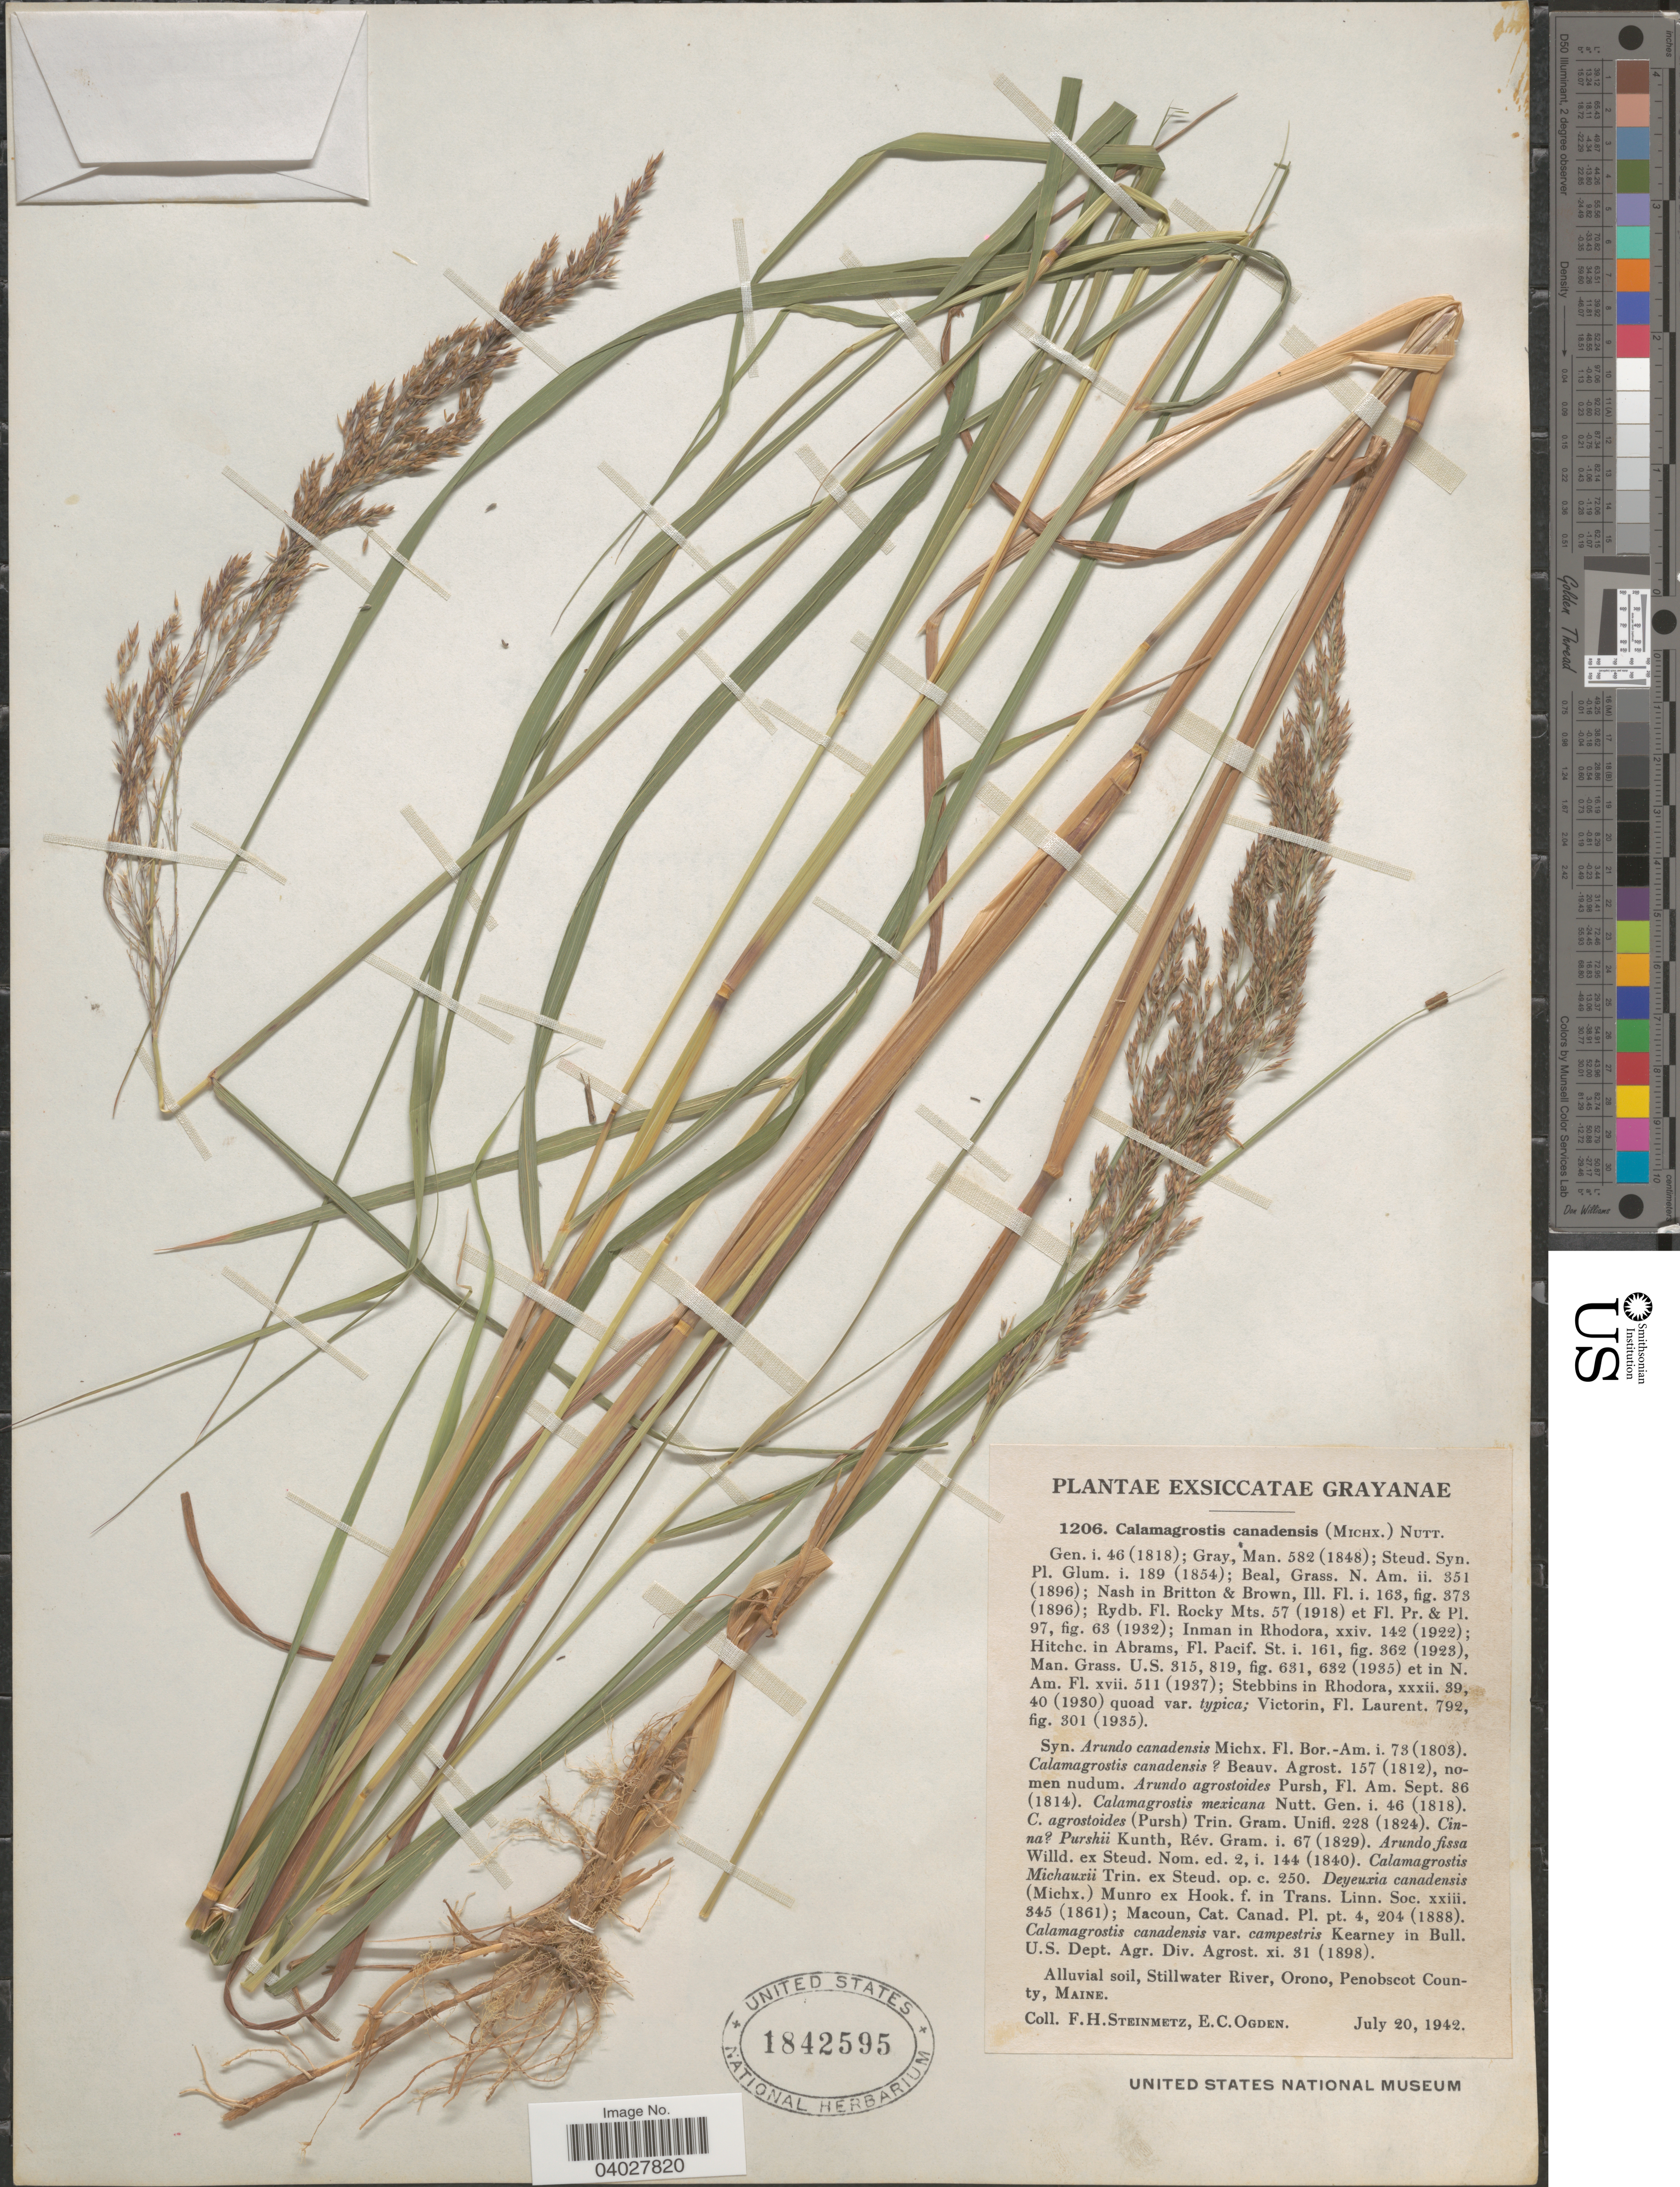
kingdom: Plantae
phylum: Tracheophyta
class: Liliopsida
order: Poales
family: Poaceae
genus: Calamagrostis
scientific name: Calamagrostis canadensis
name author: (Michx.) P. Beauv.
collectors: F. H. Steinmetz & E. Ogden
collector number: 1206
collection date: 1942-07-20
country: United States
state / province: Maine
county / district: Penobscot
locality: Alluvial soil, Stillwater River, Orono, Penobscot County.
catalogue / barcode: US 1842595